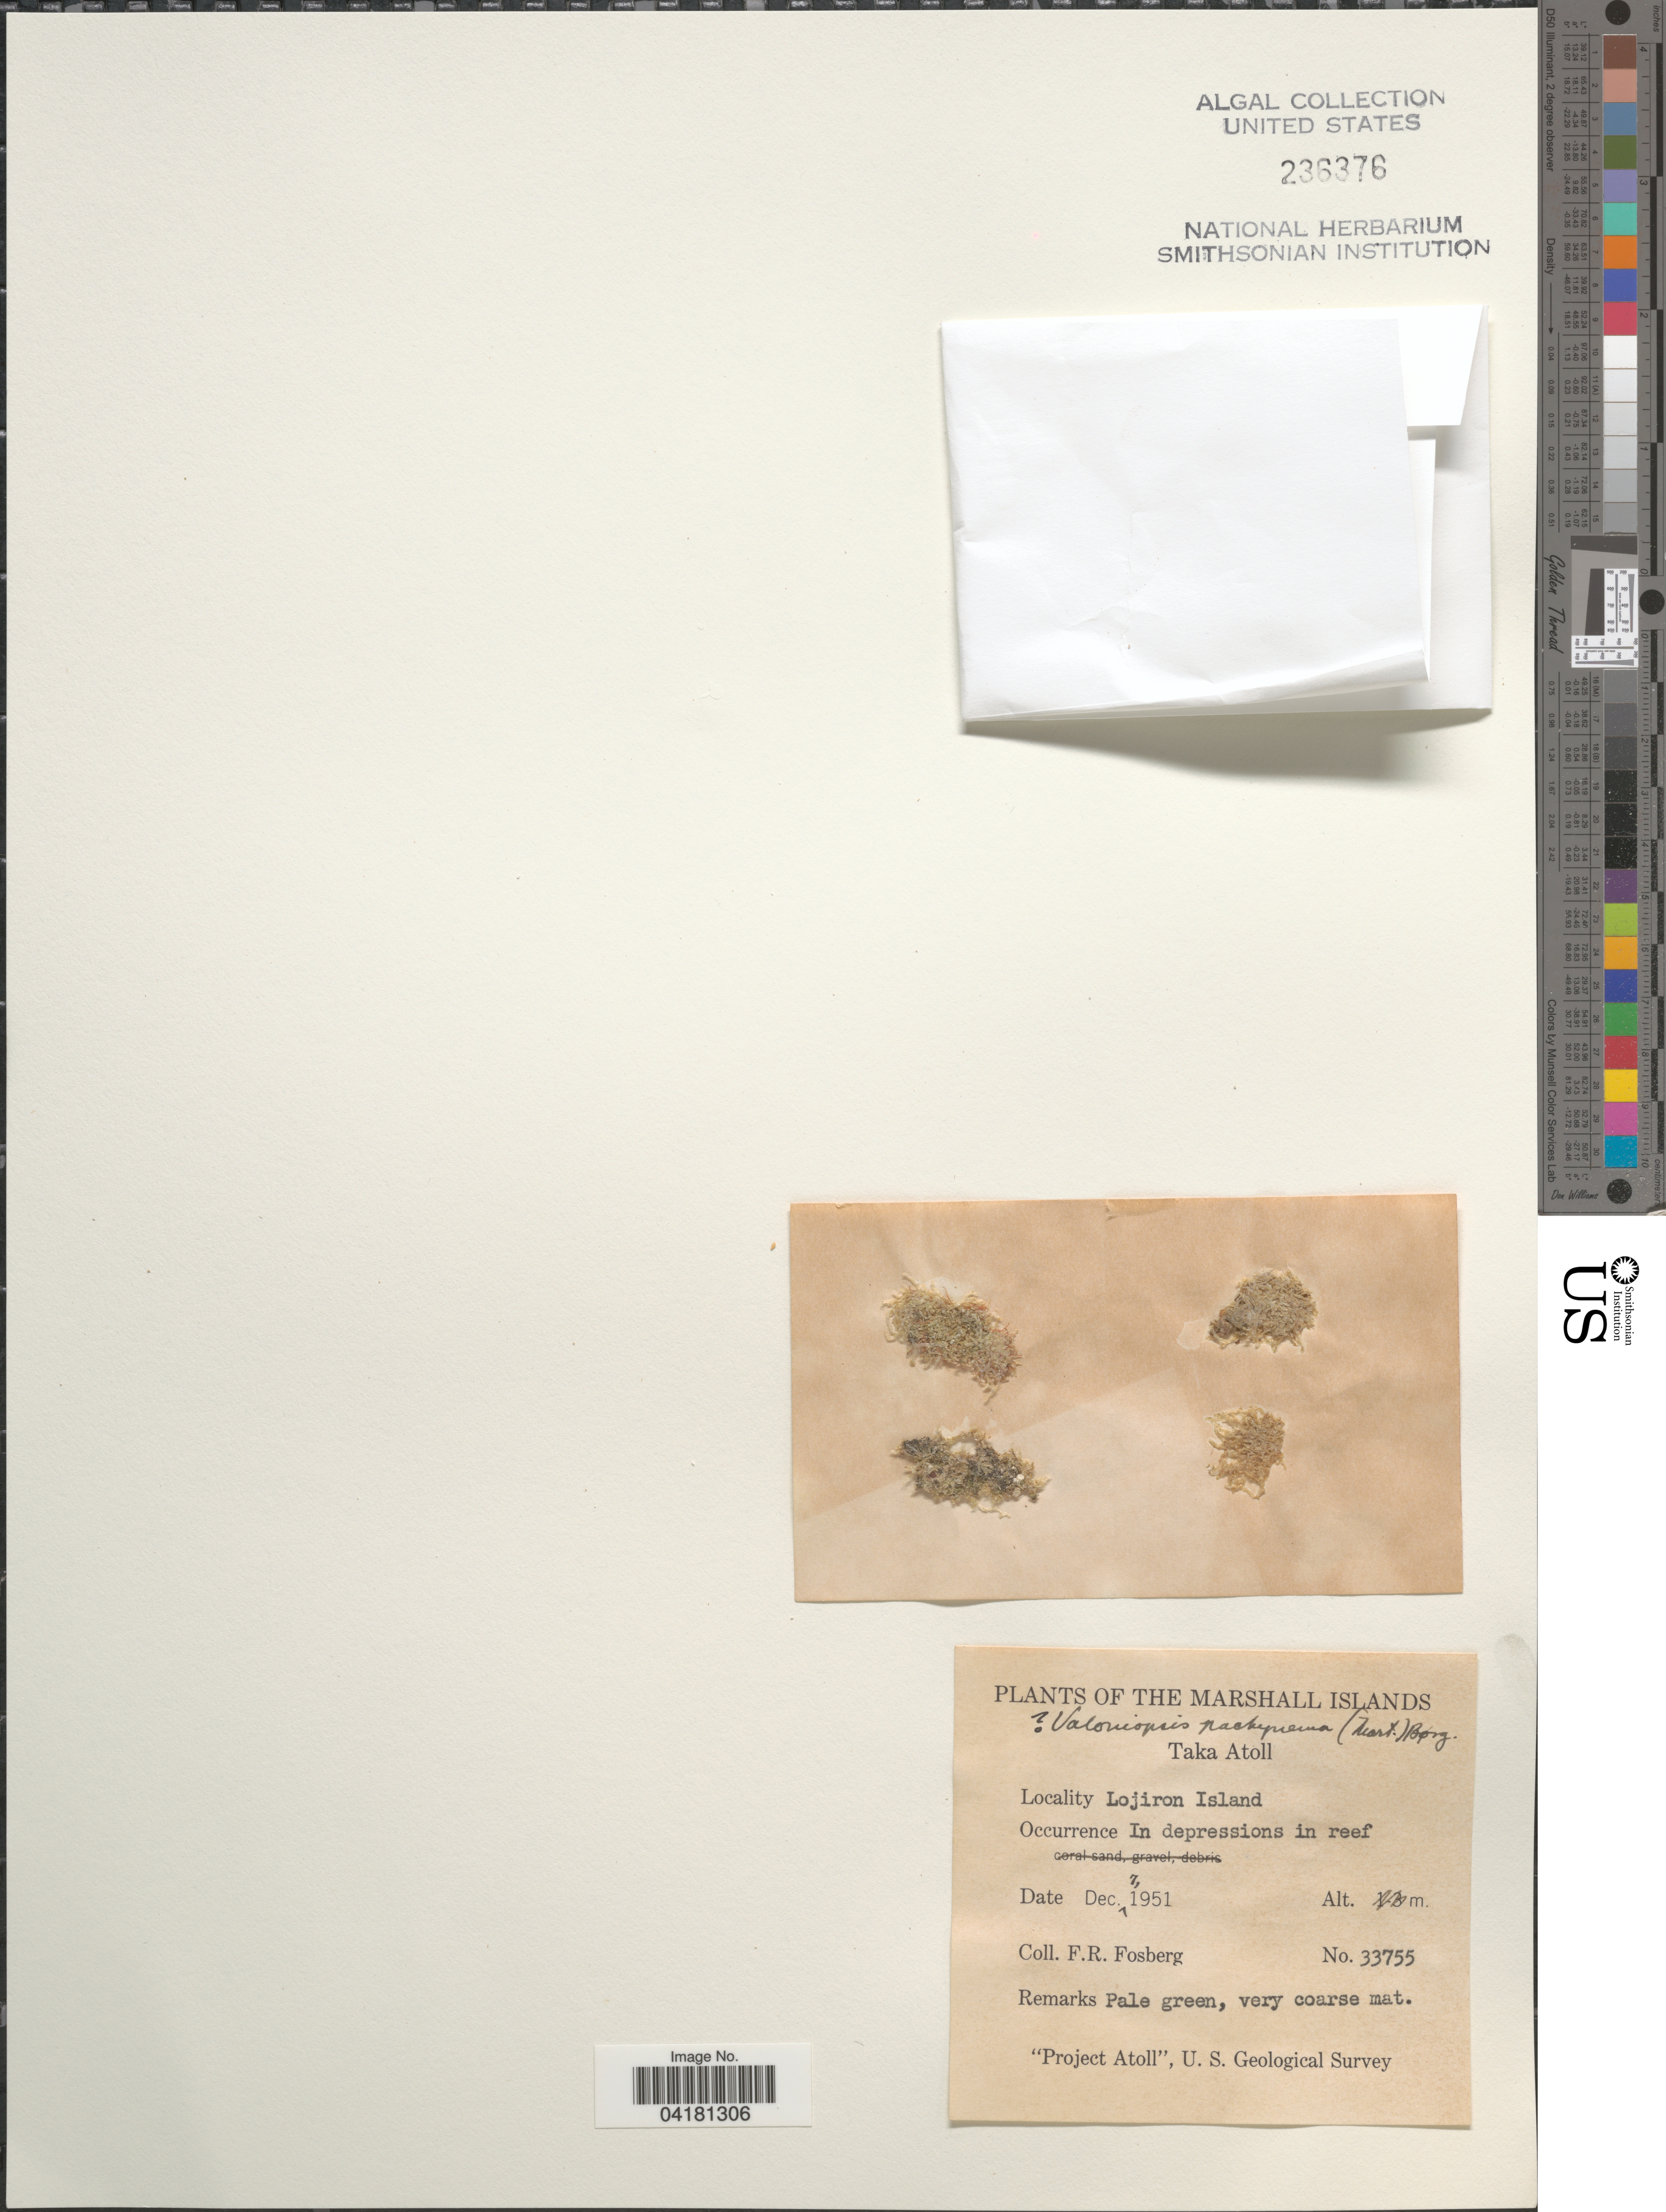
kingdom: Plantae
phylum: Chlorophyta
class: Ulvophyceae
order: Siphonocladales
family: Valoniaceae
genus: Valoniopsis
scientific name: Valoniopsis pachynema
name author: (G. Martens) Børgesen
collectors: F. R. Fosberg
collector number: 33755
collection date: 1951-12-07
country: Marshall Islands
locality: Taka Atoll. Lojiron Island. "Project Atoll", U. S. Geological Survey.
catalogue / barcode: US 236376